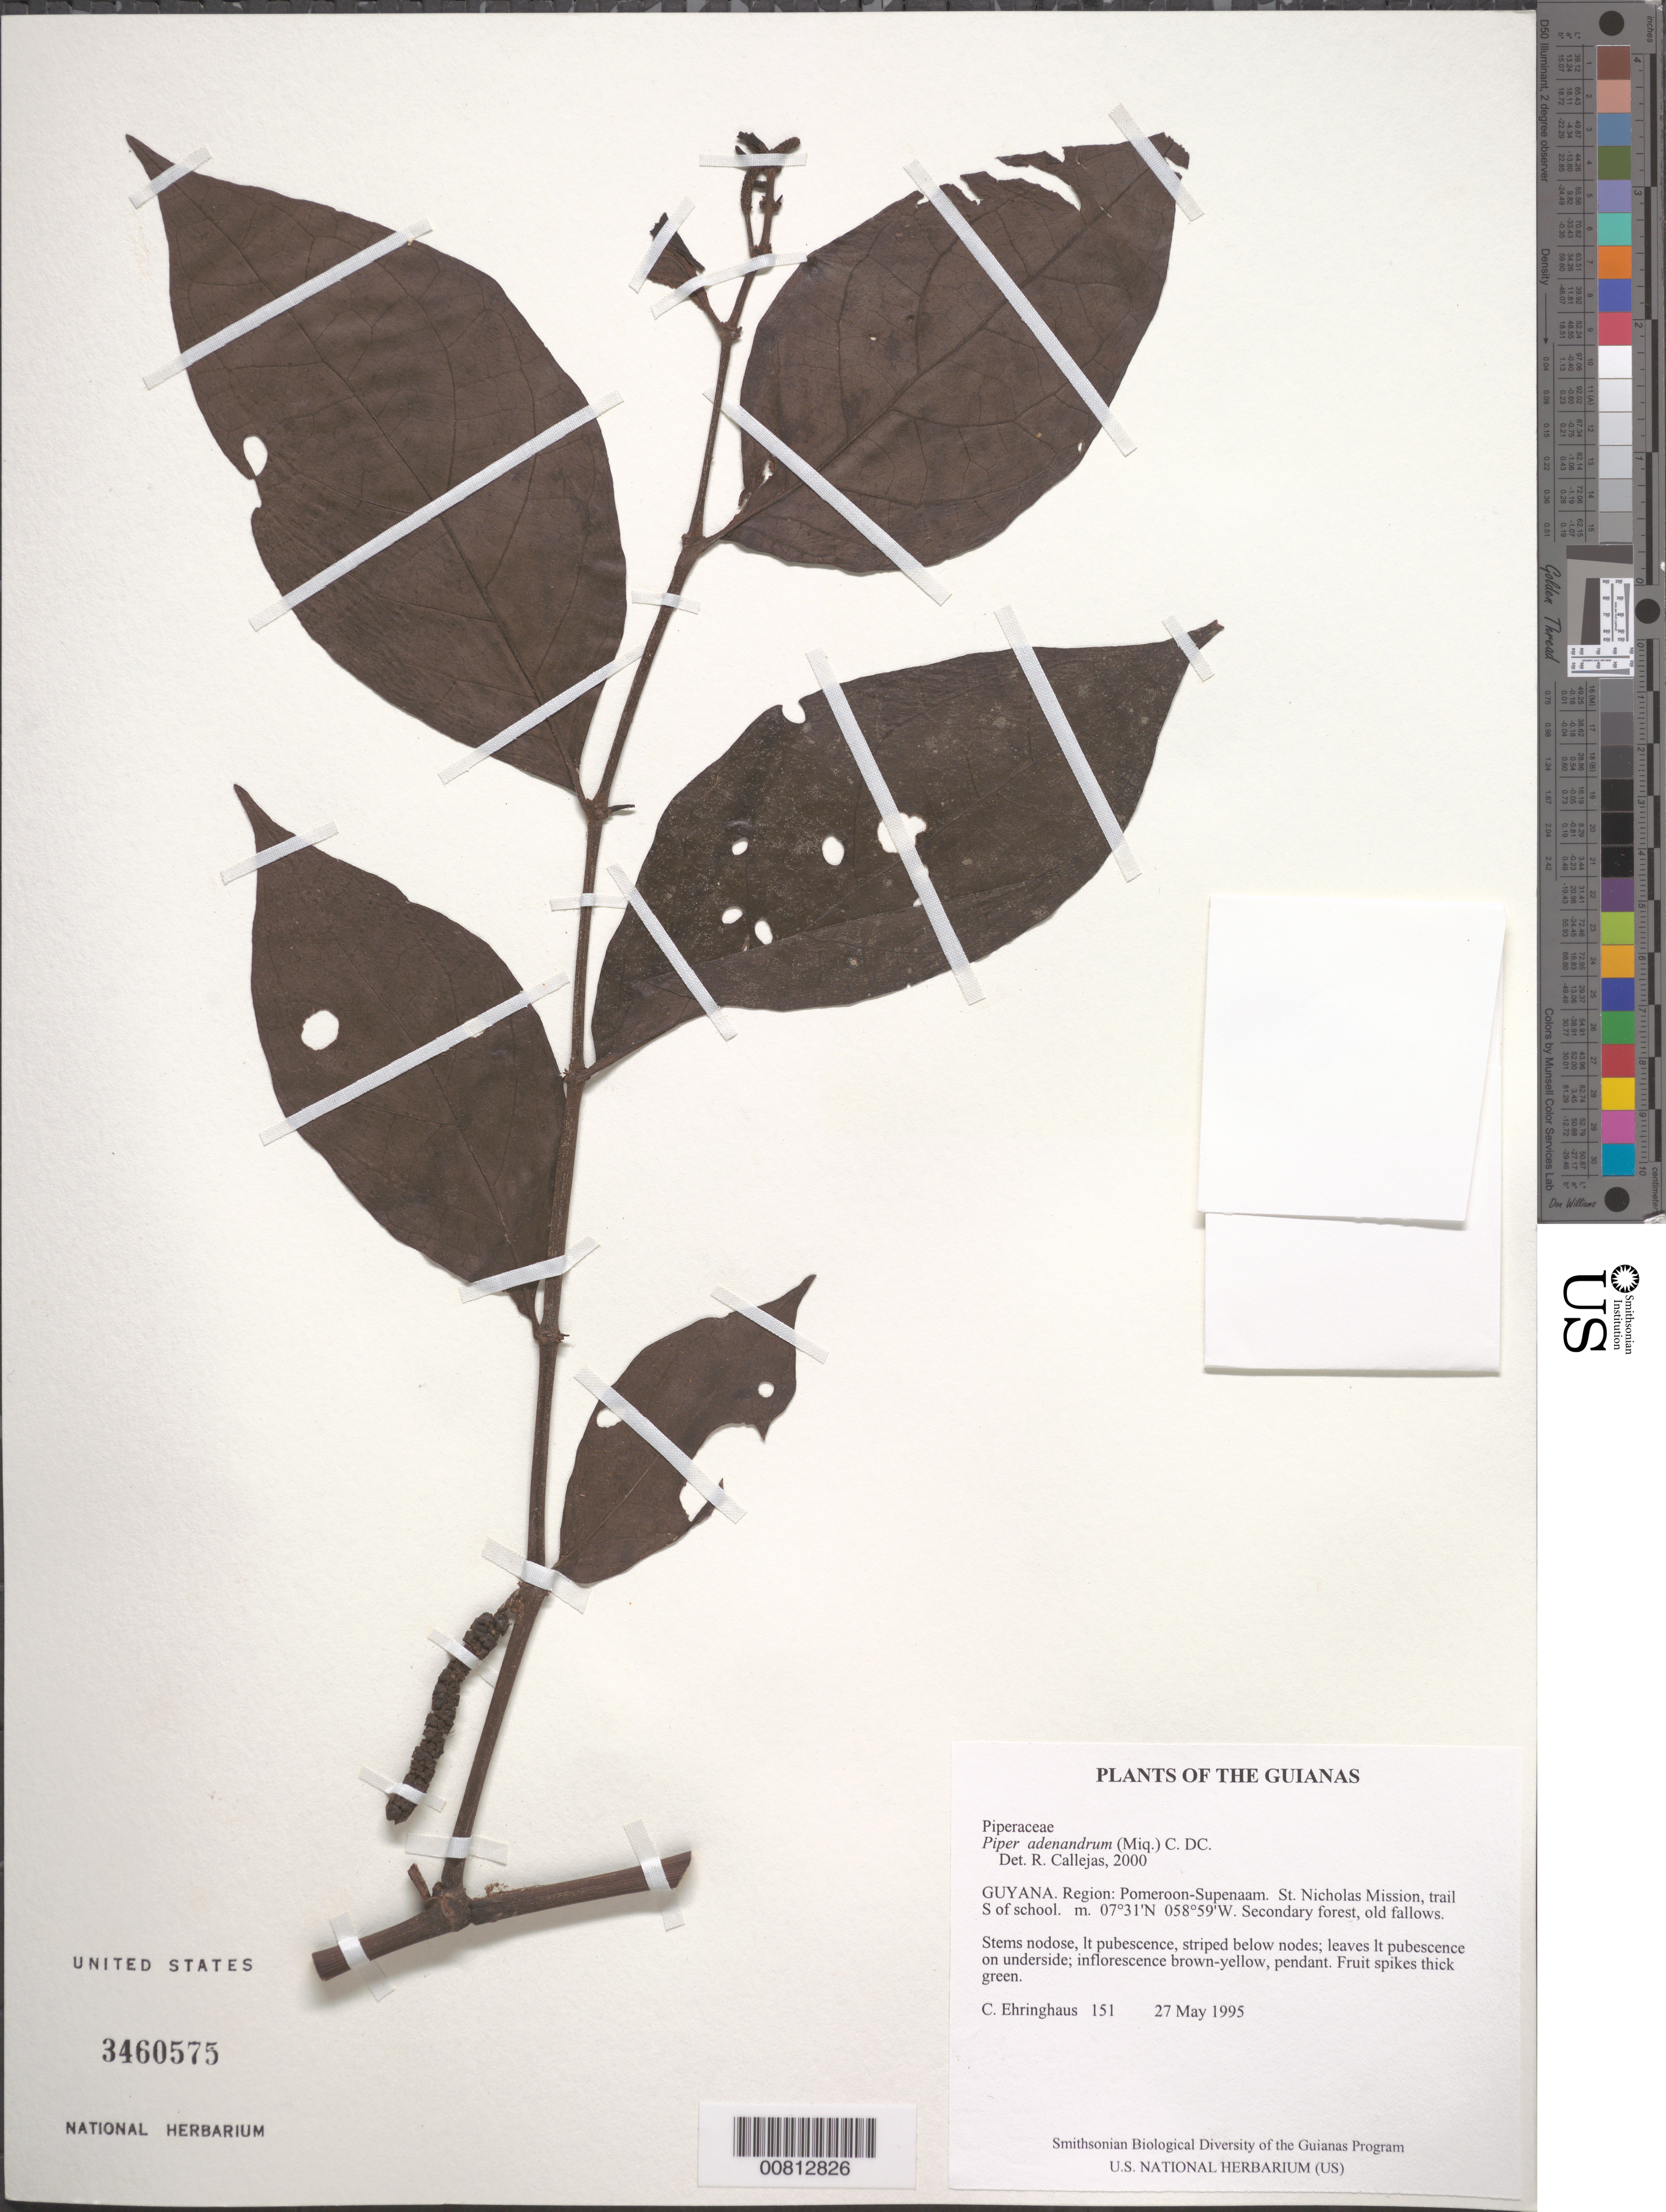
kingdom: Plantae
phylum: Tracheophyta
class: Magnoliopsida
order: Piperales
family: Piperaceae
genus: Piper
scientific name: Piper adenandrum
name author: (Miq.) C. DC.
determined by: Callejas, Ricardo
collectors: C. Ehringhaus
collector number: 151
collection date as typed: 27 May 1995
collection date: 1995-05-27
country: Guyana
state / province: Pomeroon-Supenaam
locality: St. Nicholas Mission, trail S of school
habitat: Secondary forest, old fallows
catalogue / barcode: US 3460575